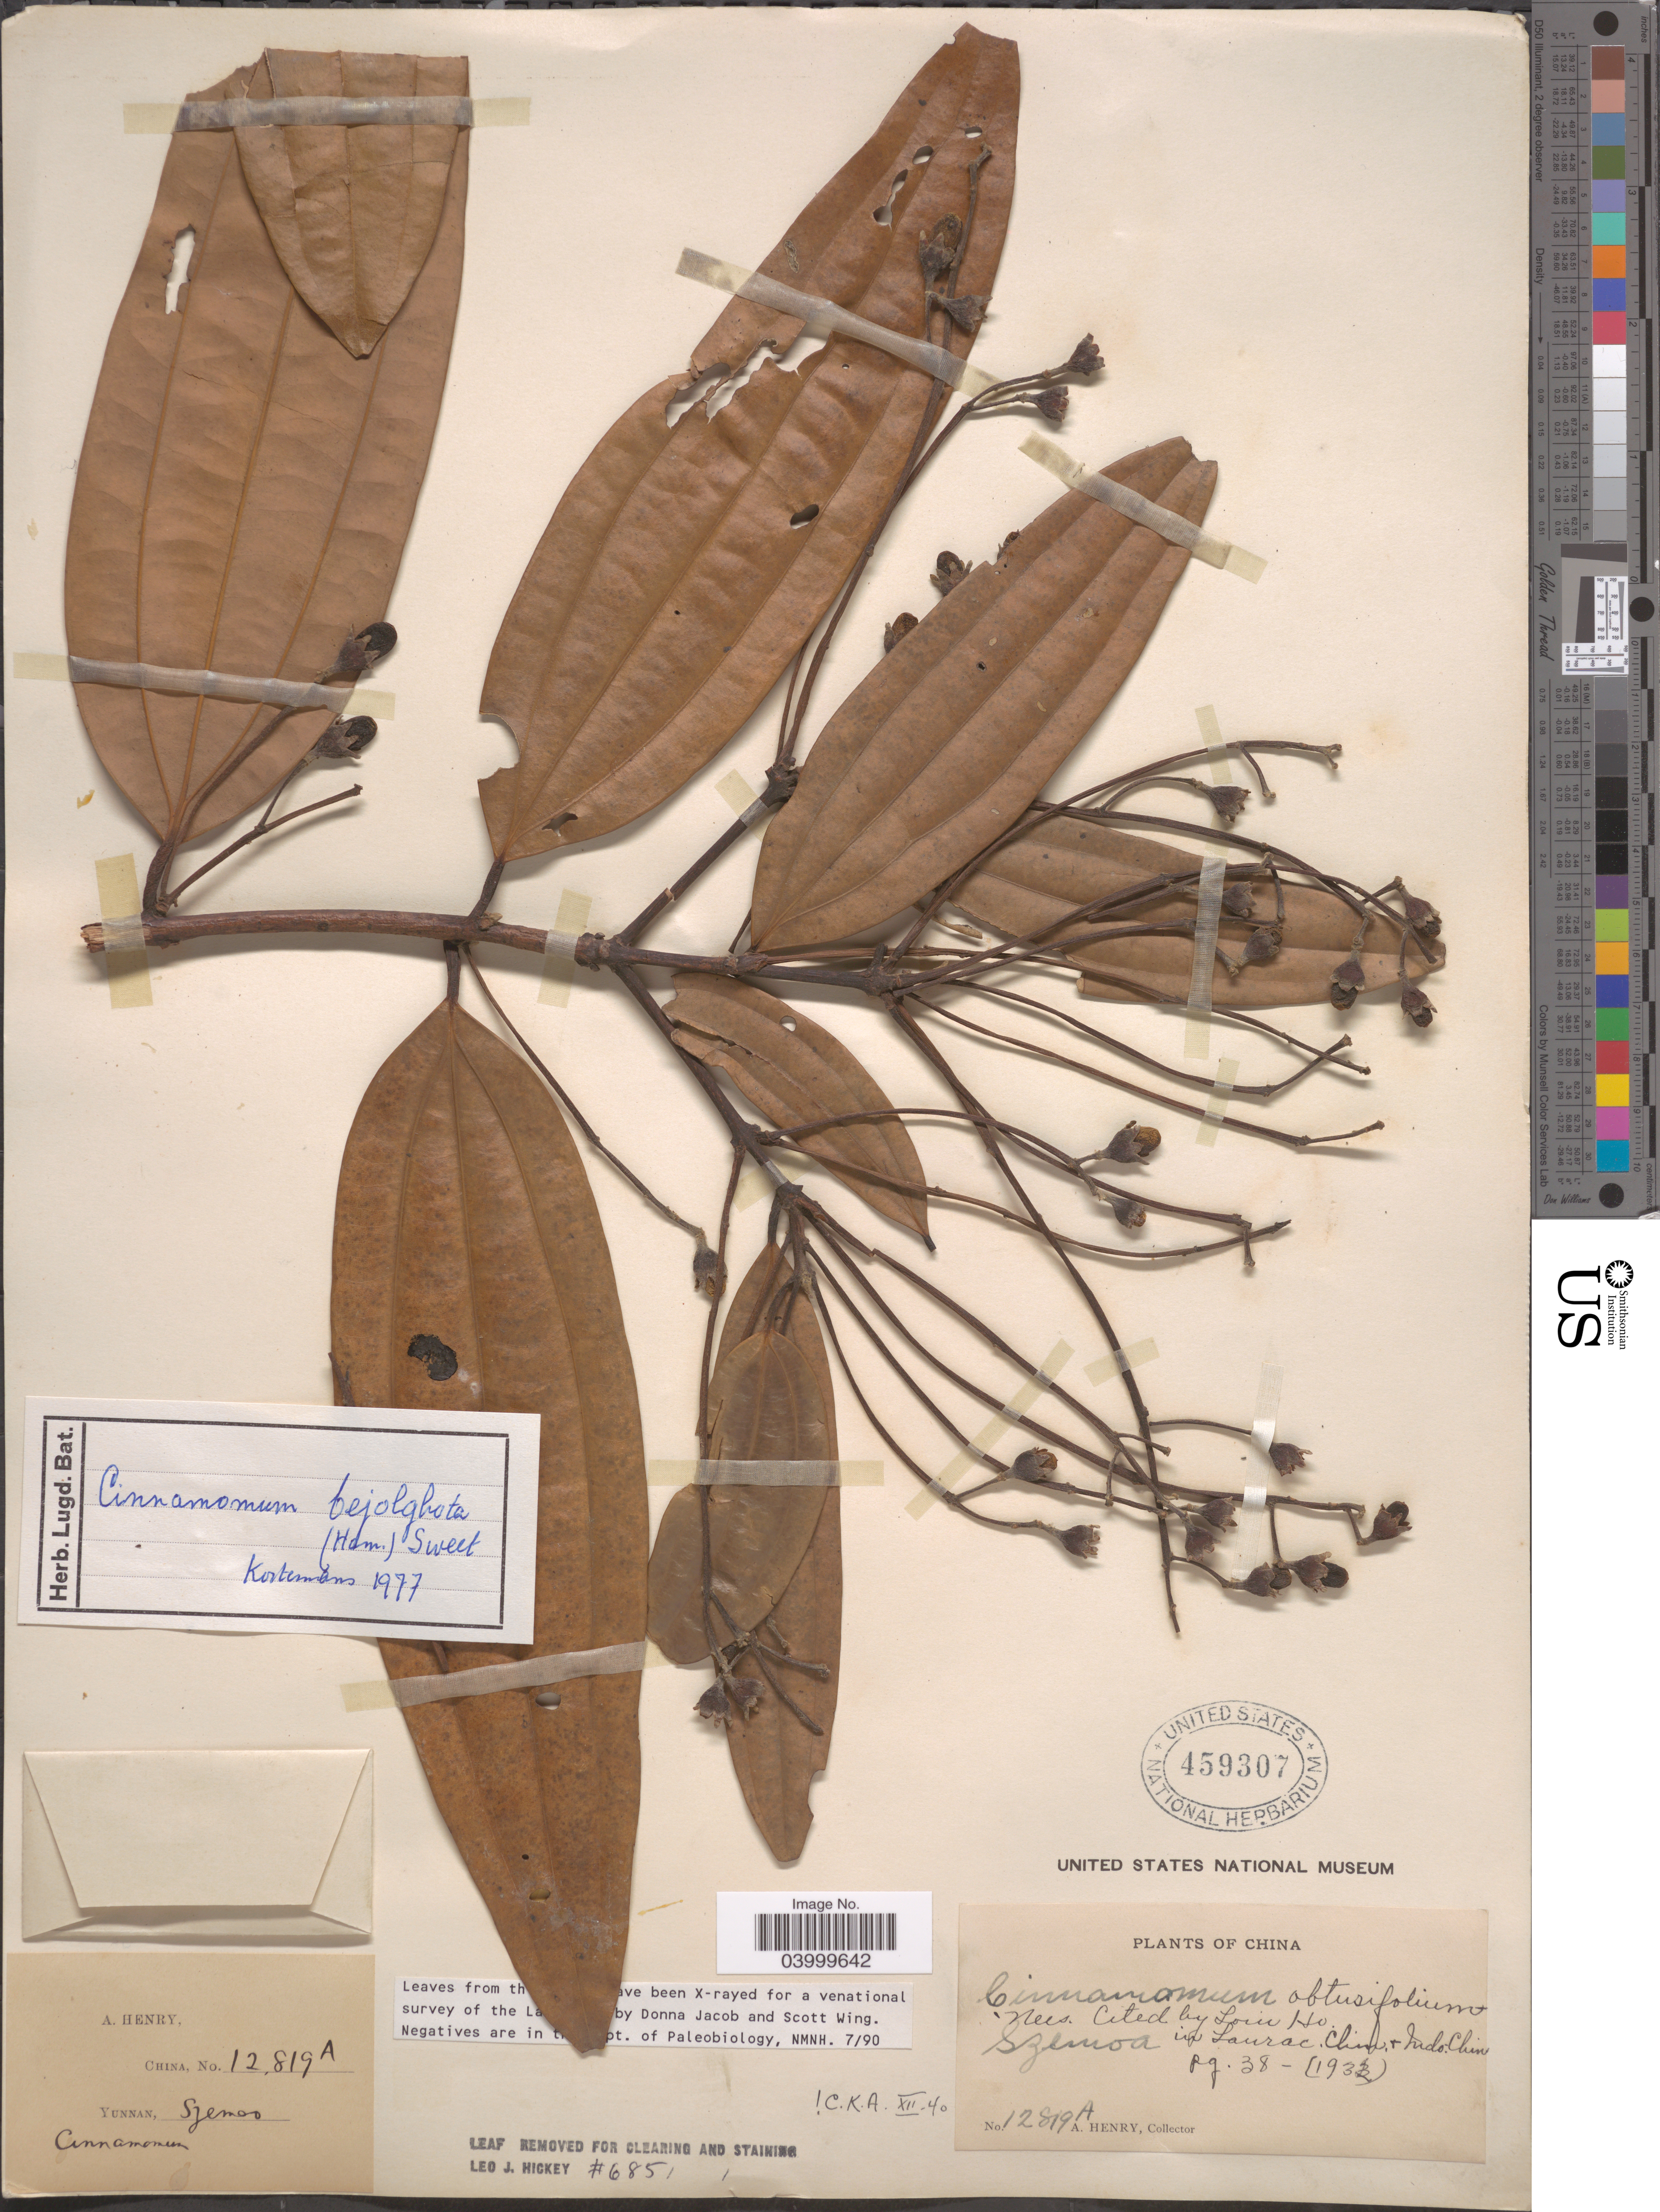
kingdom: Plantae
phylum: Tracheophyta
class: Magnoliopsida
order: Laurales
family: Lauraceae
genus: Cinnamomum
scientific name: Cinnamomum bejolghota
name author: Sweet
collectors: A. Henry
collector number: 12819 A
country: China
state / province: Yunnan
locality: Szemoa.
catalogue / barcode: US 459307